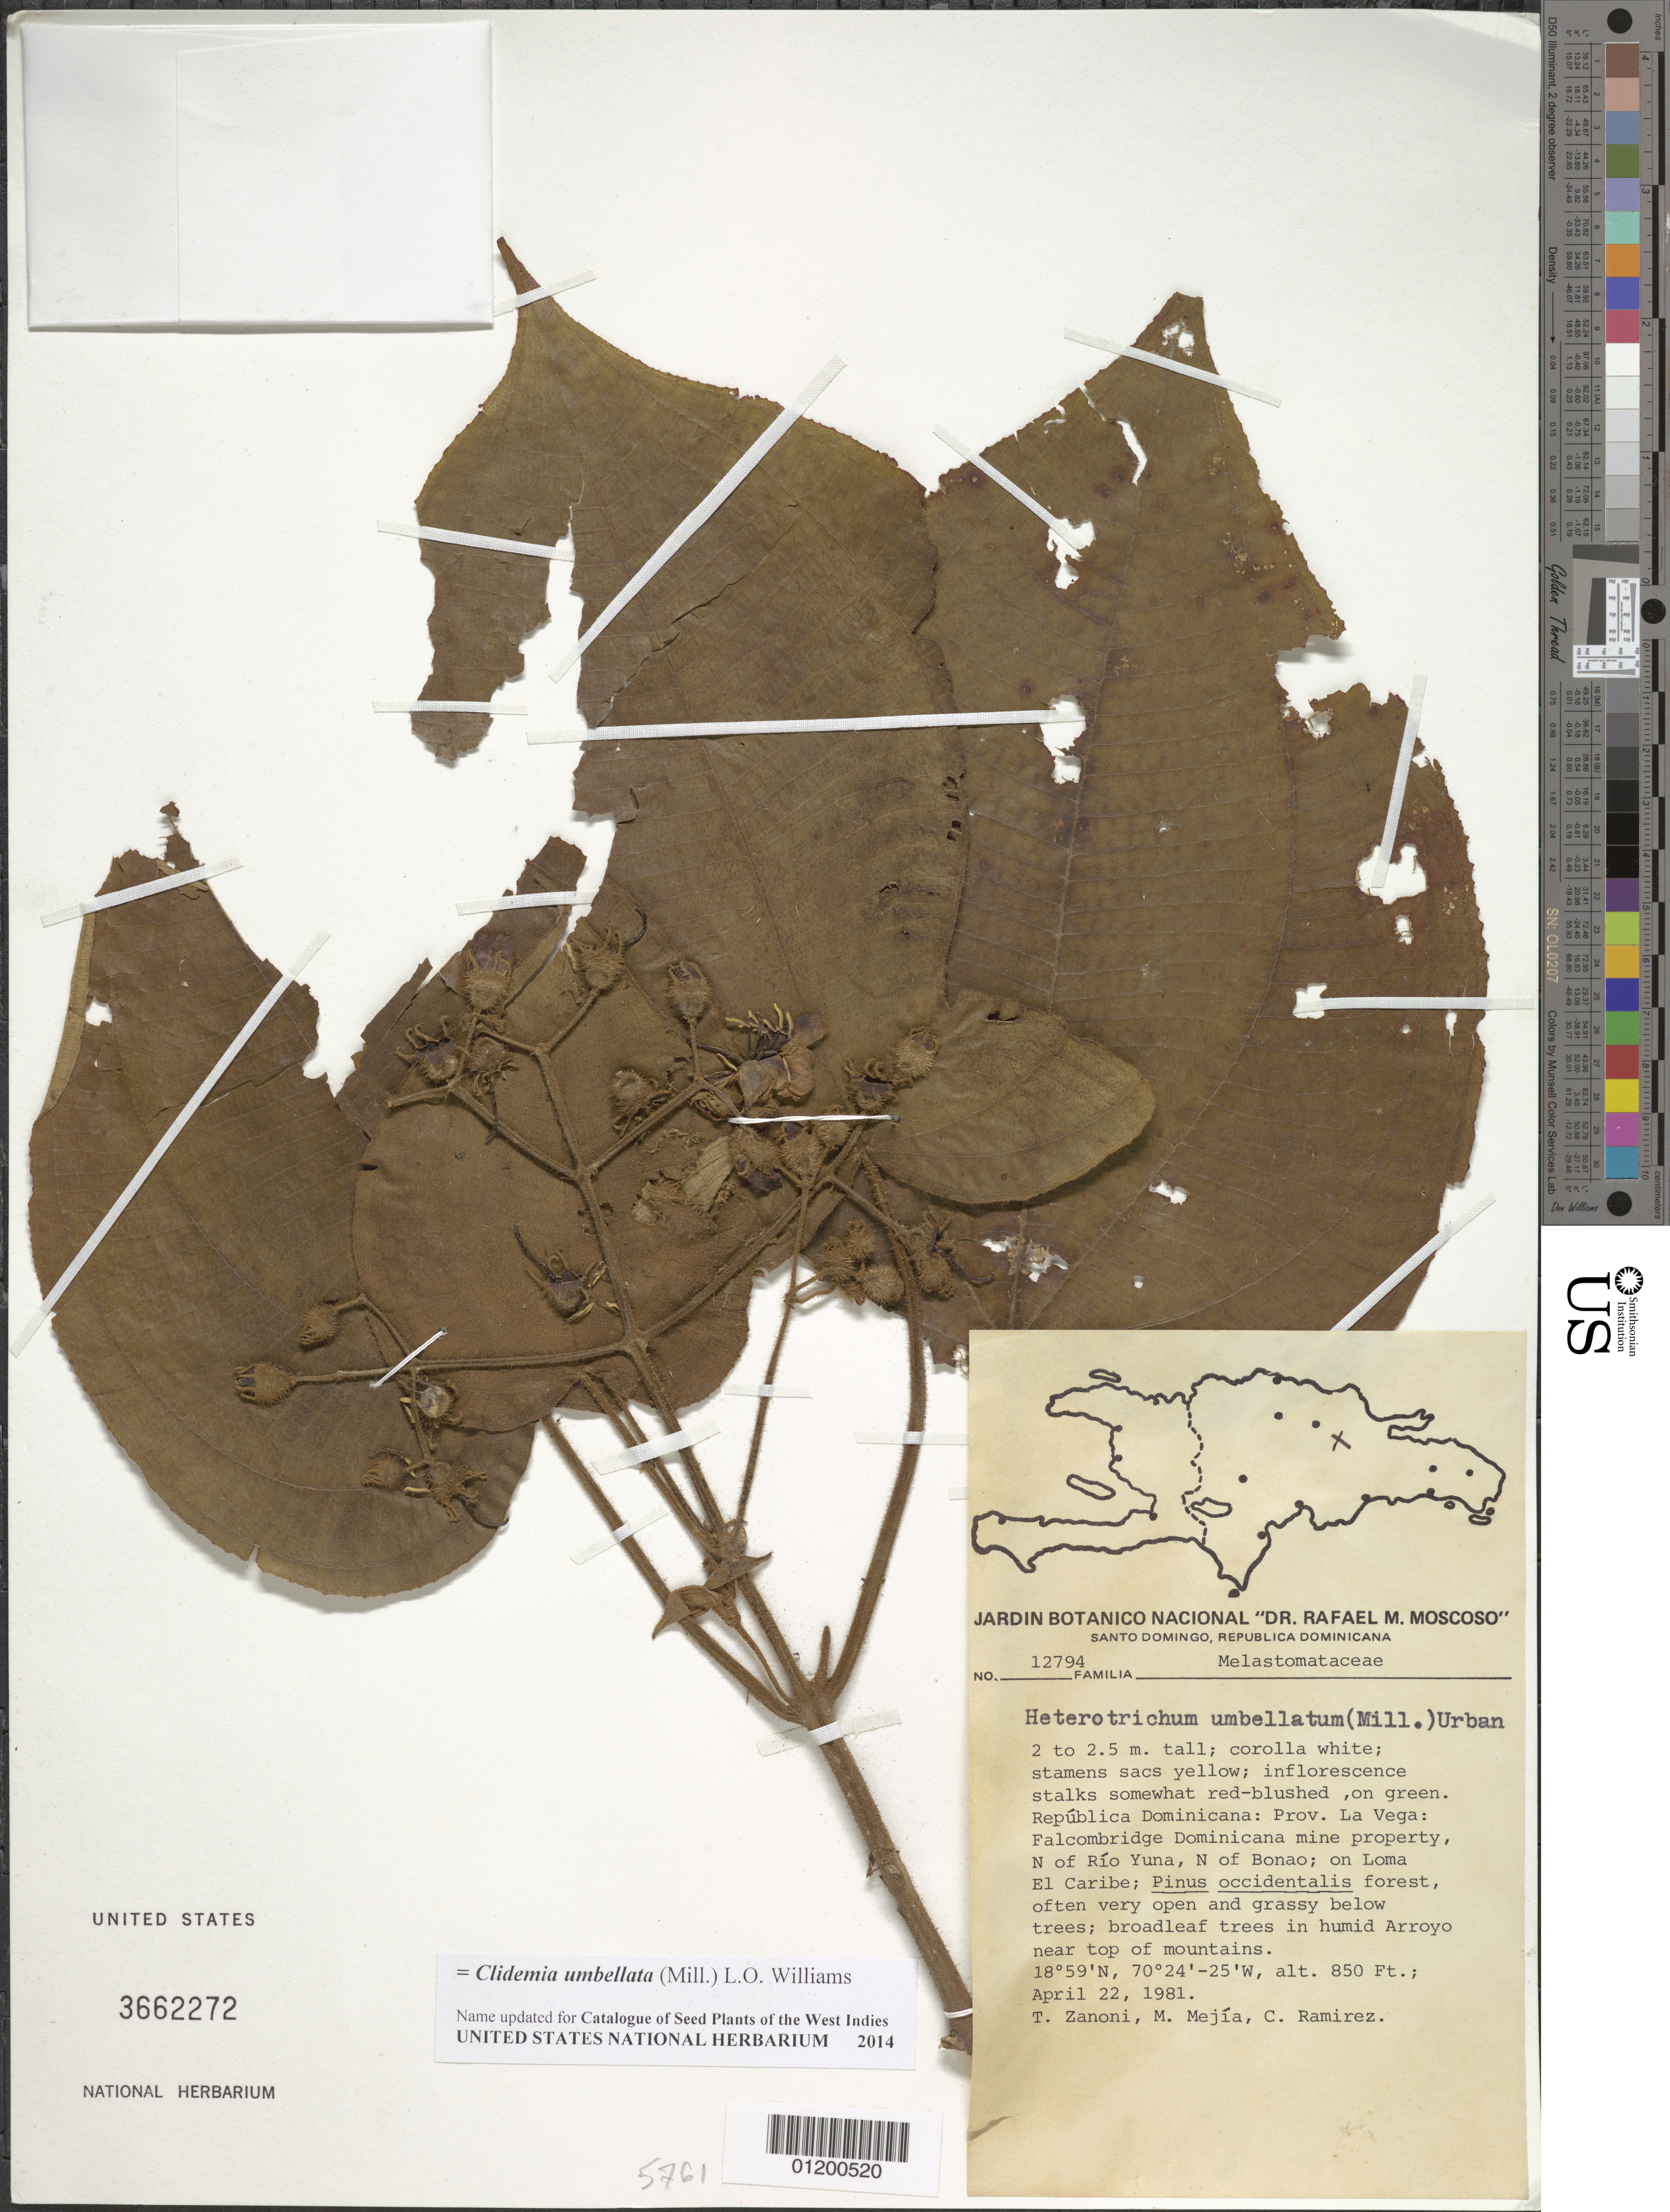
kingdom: Plantae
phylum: Tracheophyta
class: Magnoliopsida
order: Myrtales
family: Melastomataceae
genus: Heterotrichum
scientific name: Heterotrichum umbellatum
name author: (Mill.) Urb.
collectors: T. A. Zanoni, M. Mejia & C. Ramirez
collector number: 12794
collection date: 1981-04-22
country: Dominican Republic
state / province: La Vega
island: Hispaniola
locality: Falcombridge Dominicana mine property: N of Río Yuna, N of Bonao; on Loma El Caribe.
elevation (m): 850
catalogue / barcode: US 3662272